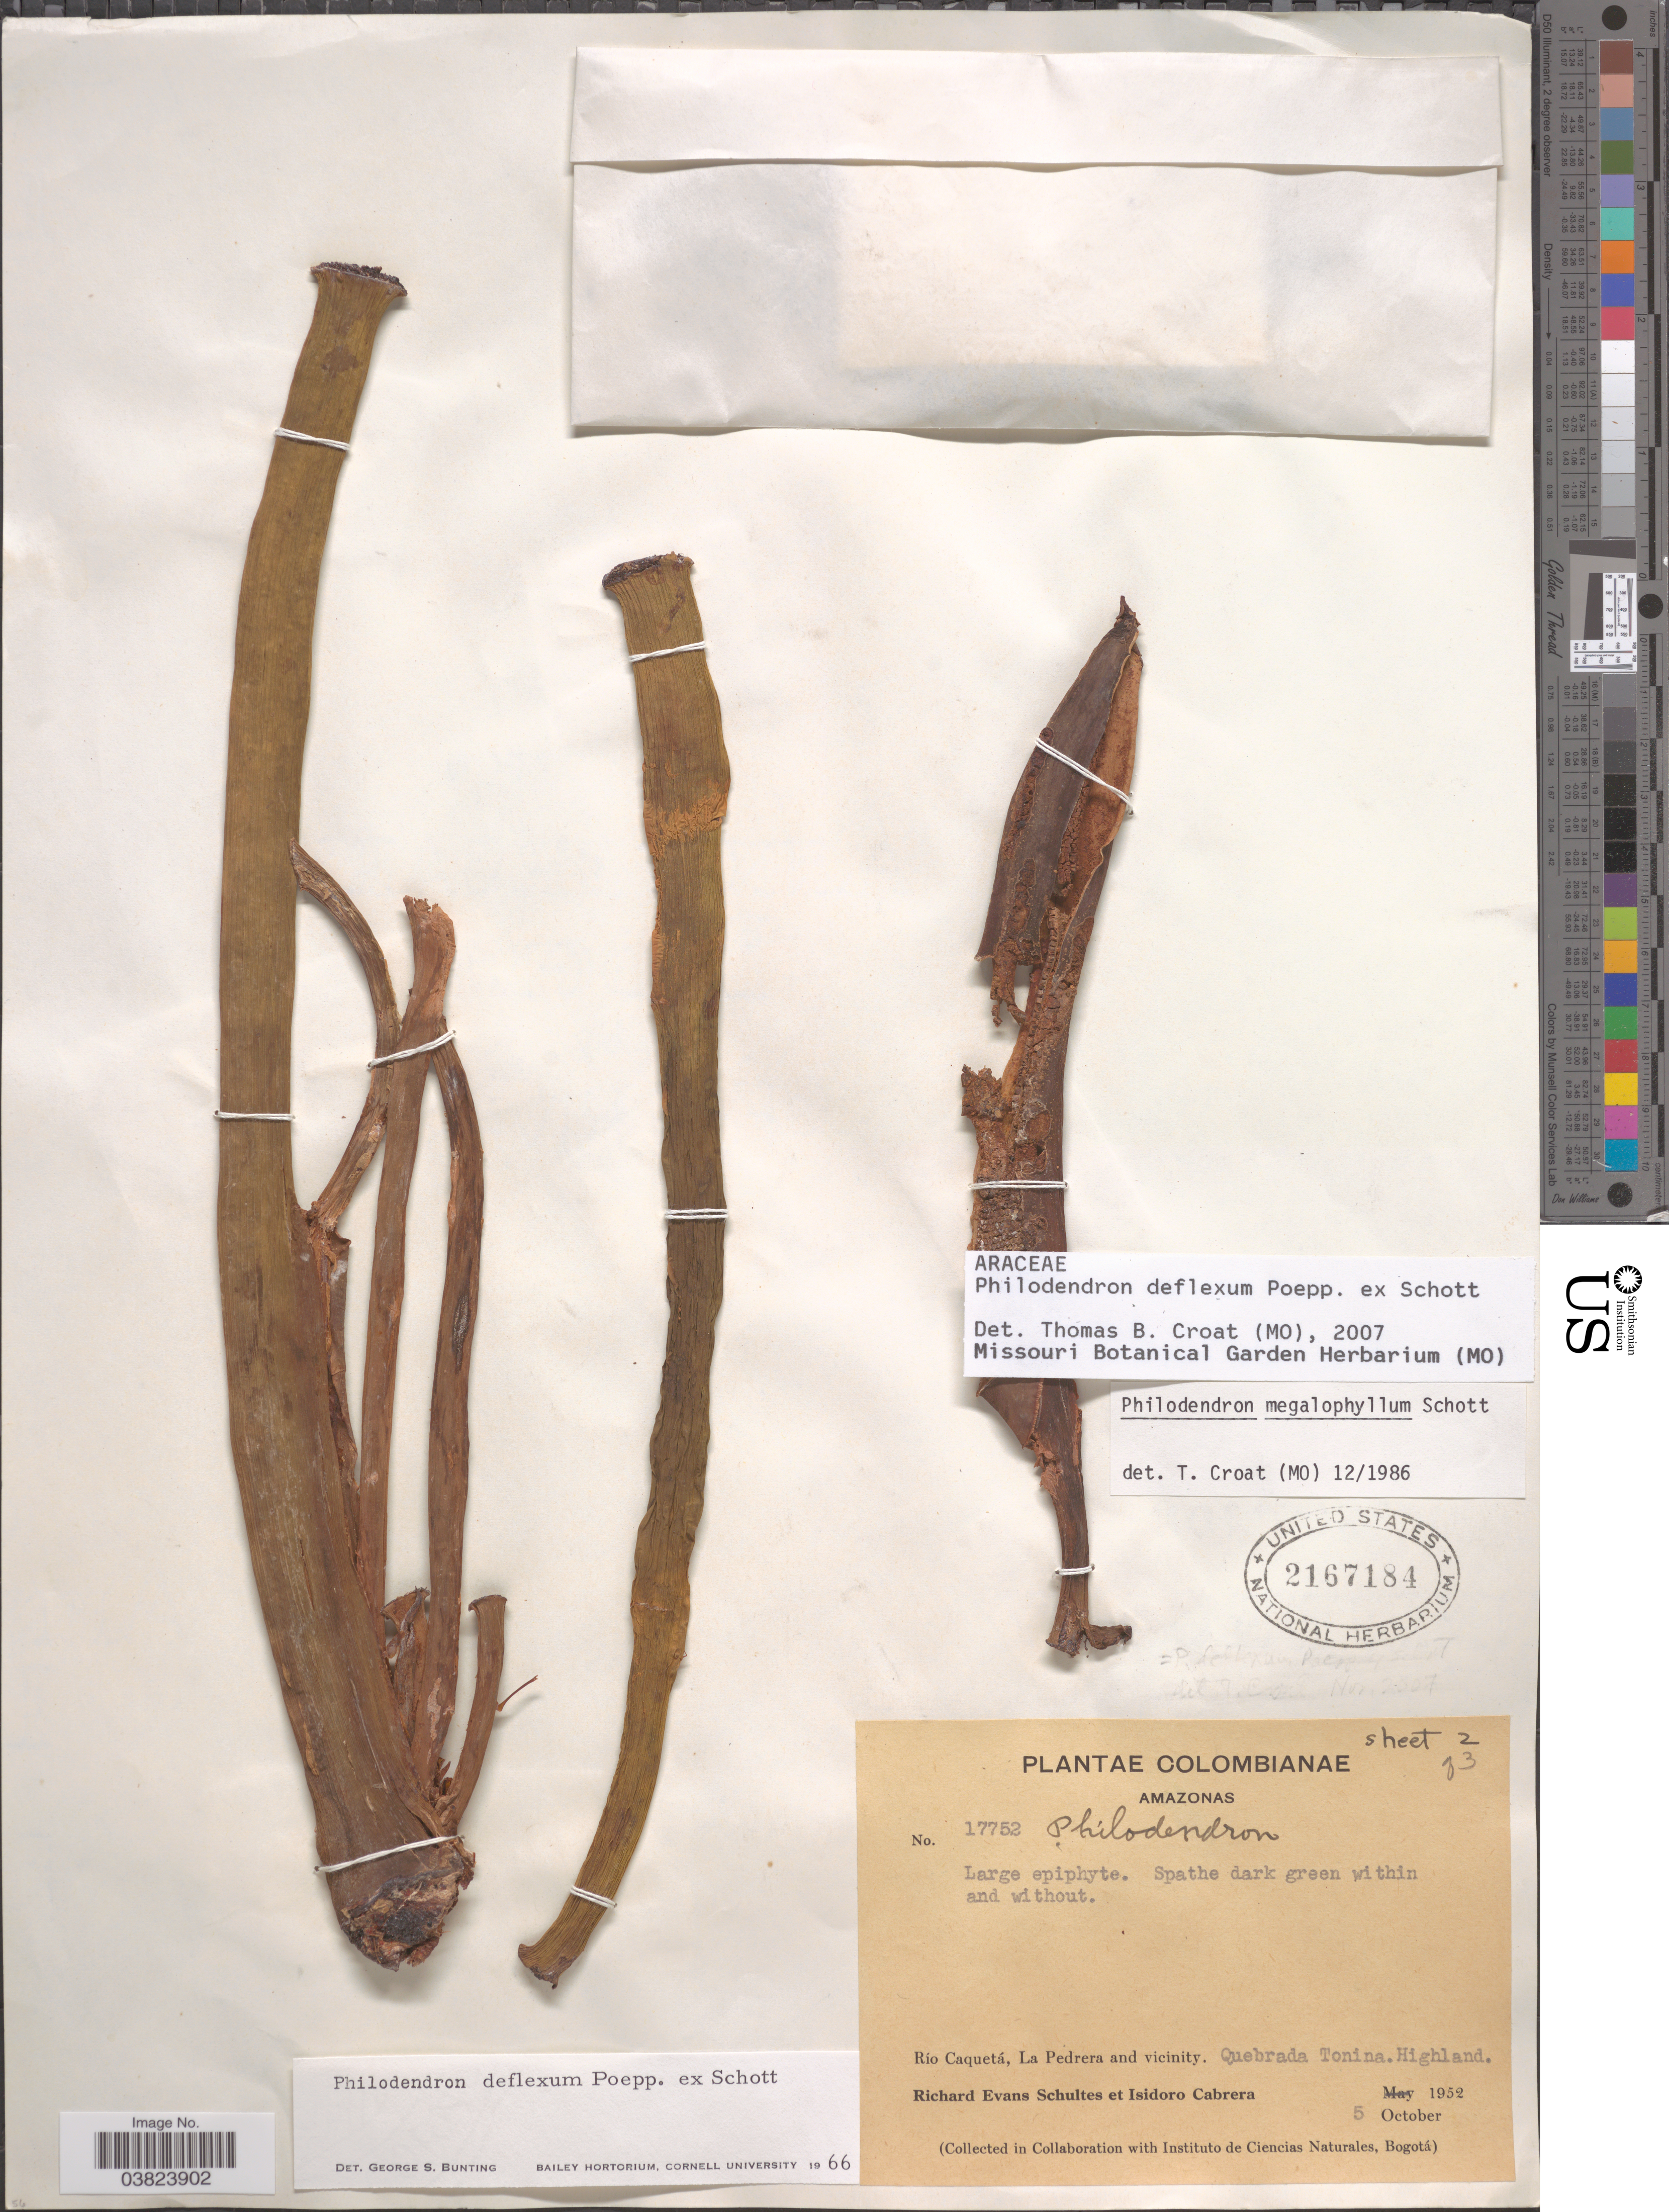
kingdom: Plantae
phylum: Tracheophyta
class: Liliopsida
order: Alismatales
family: Araceae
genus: Philodendron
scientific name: Philodendron deflexum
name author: Poepp. ex Schott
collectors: R. E. Schultes & I. Cabrera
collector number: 17752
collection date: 1952-10-05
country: Colombia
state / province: Amazônas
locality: Río Caquetá, La Pedrera and vicinity. Quebrada Tonina. Highland.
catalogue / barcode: US 2167184